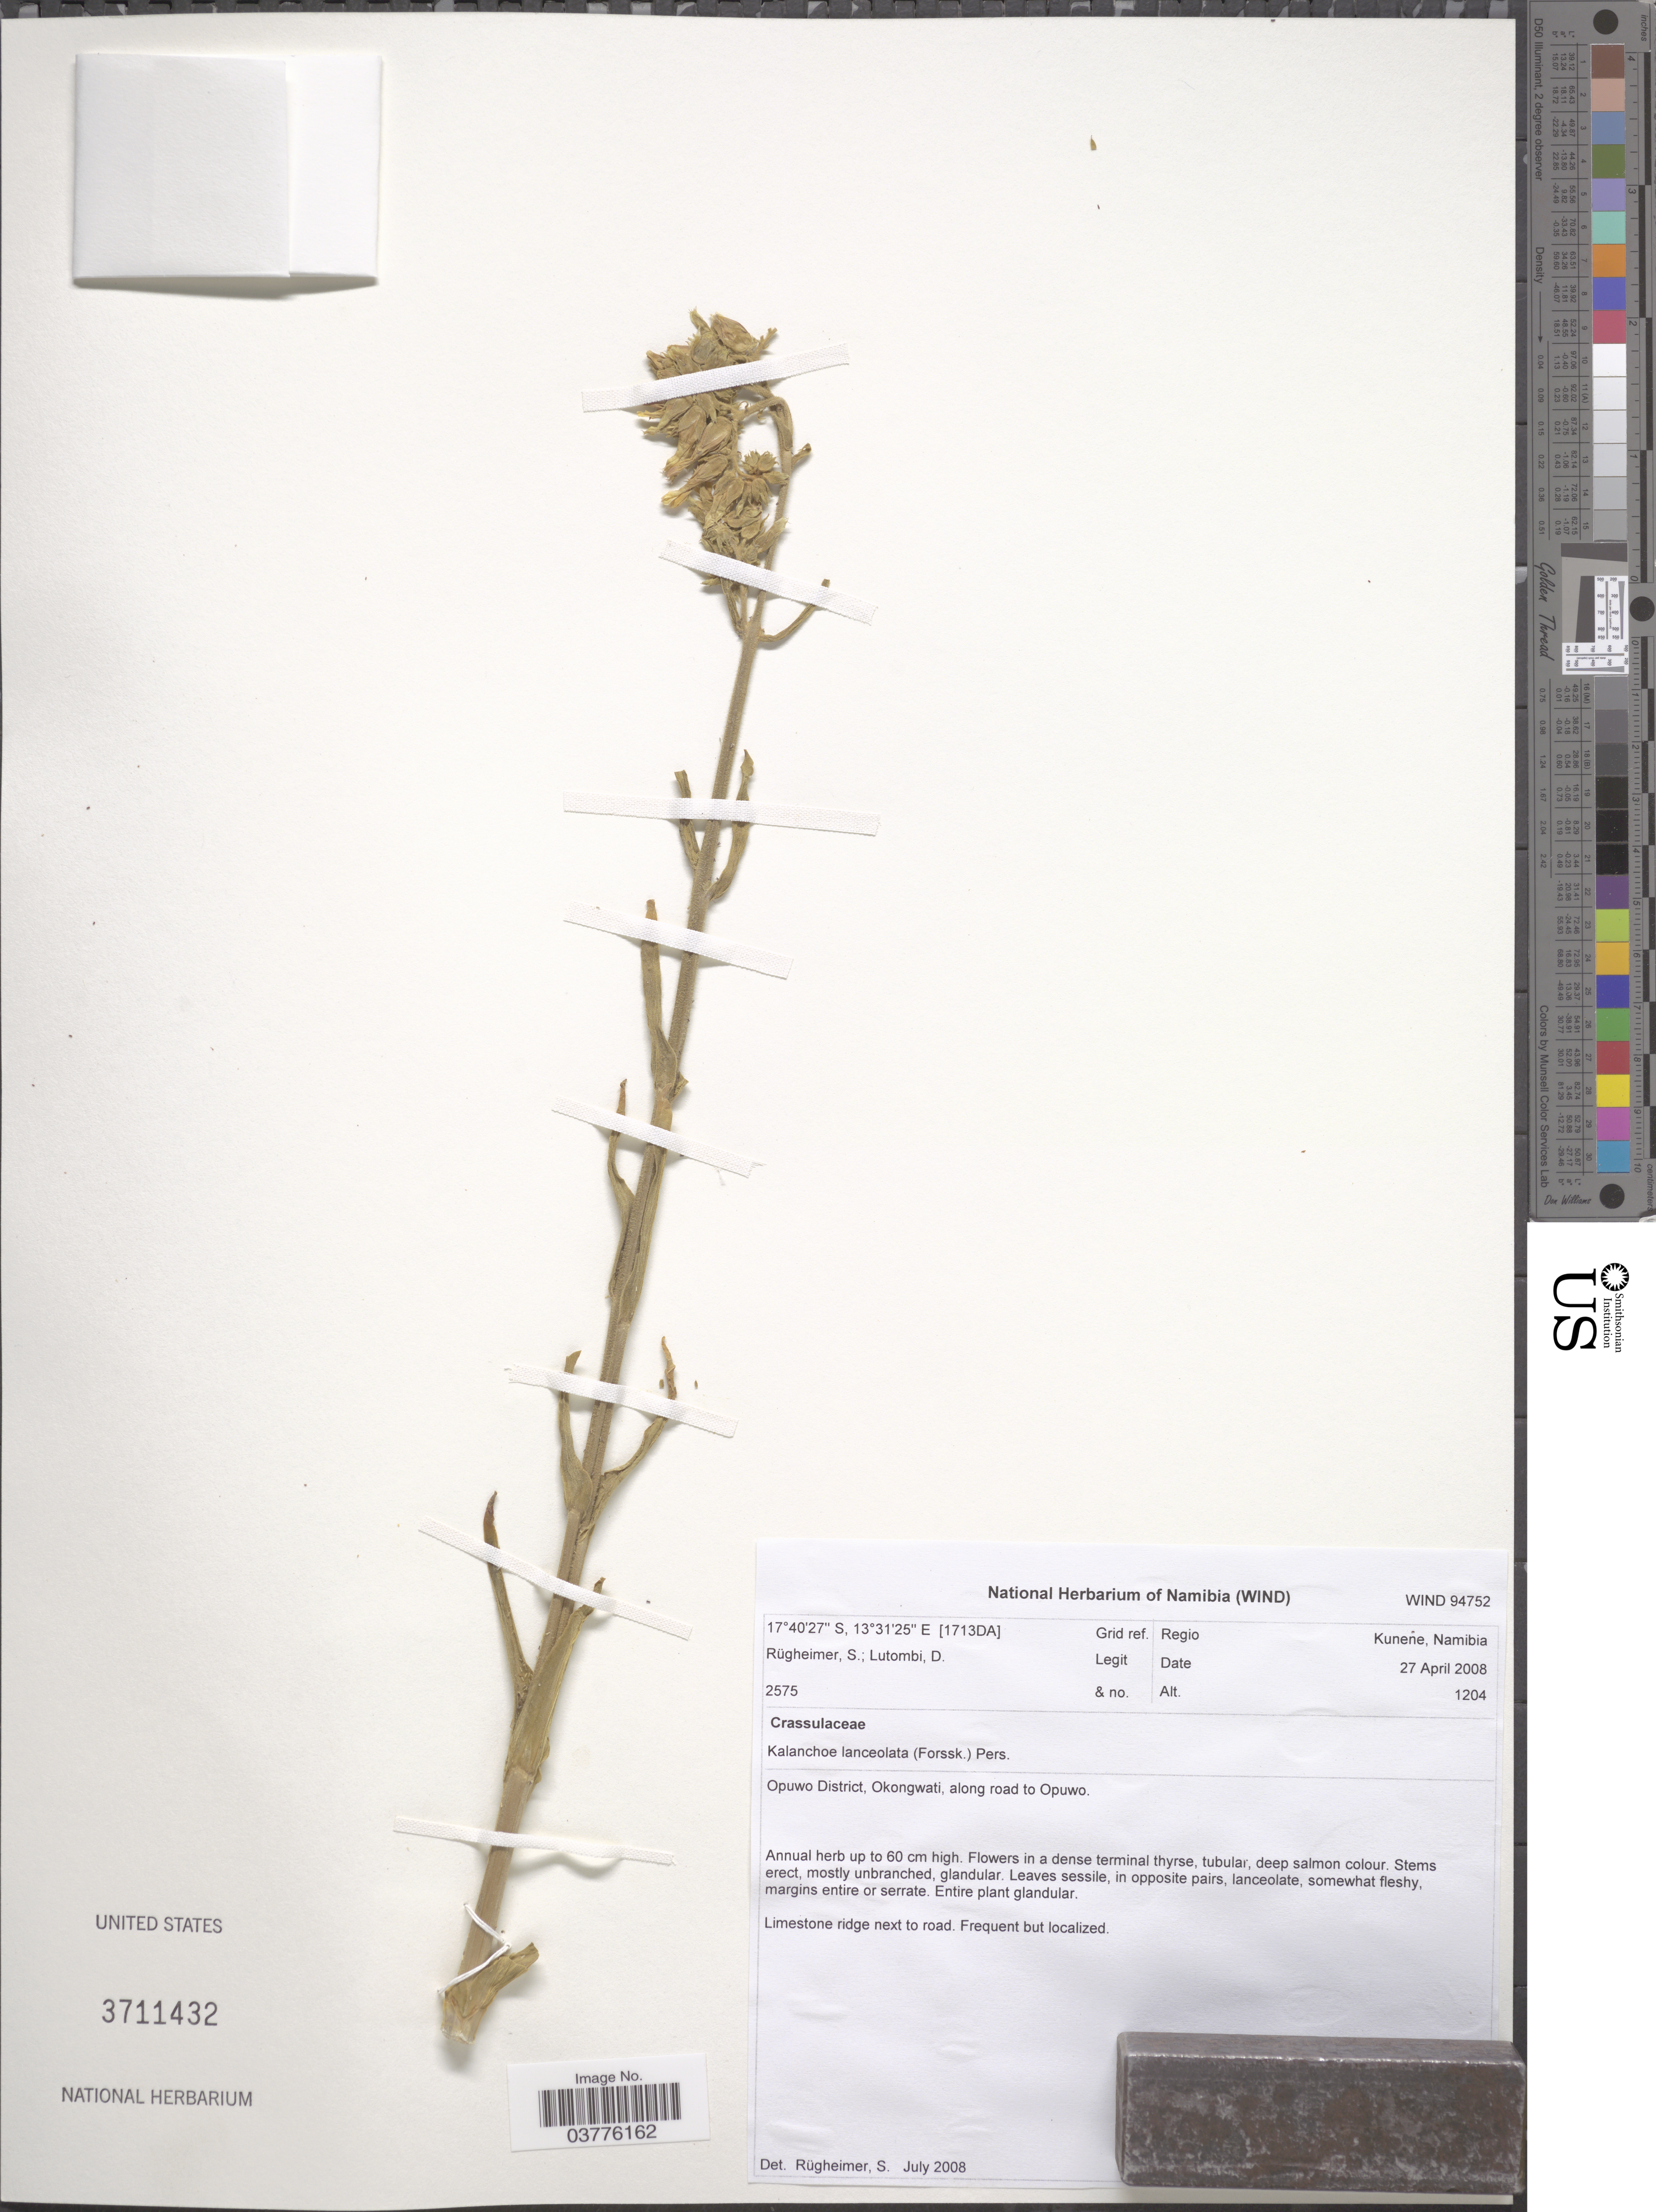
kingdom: Plantae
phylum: Tracheophyta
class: Magnoliopsida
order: Saxifragales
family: Crassulaceae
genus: Kalanchoe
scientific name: Kalanchoe lanceolata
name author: (Forssk.) Pers.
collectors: S. Rugheimer & D. Lutombi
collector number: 2575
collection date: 2008-04-27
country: Namibia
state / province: Kunene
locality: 1713DA Grid ref. Regio Kunene. Opuwo District, Okongwati, along road to Opuwo.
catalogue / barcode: US 3711432